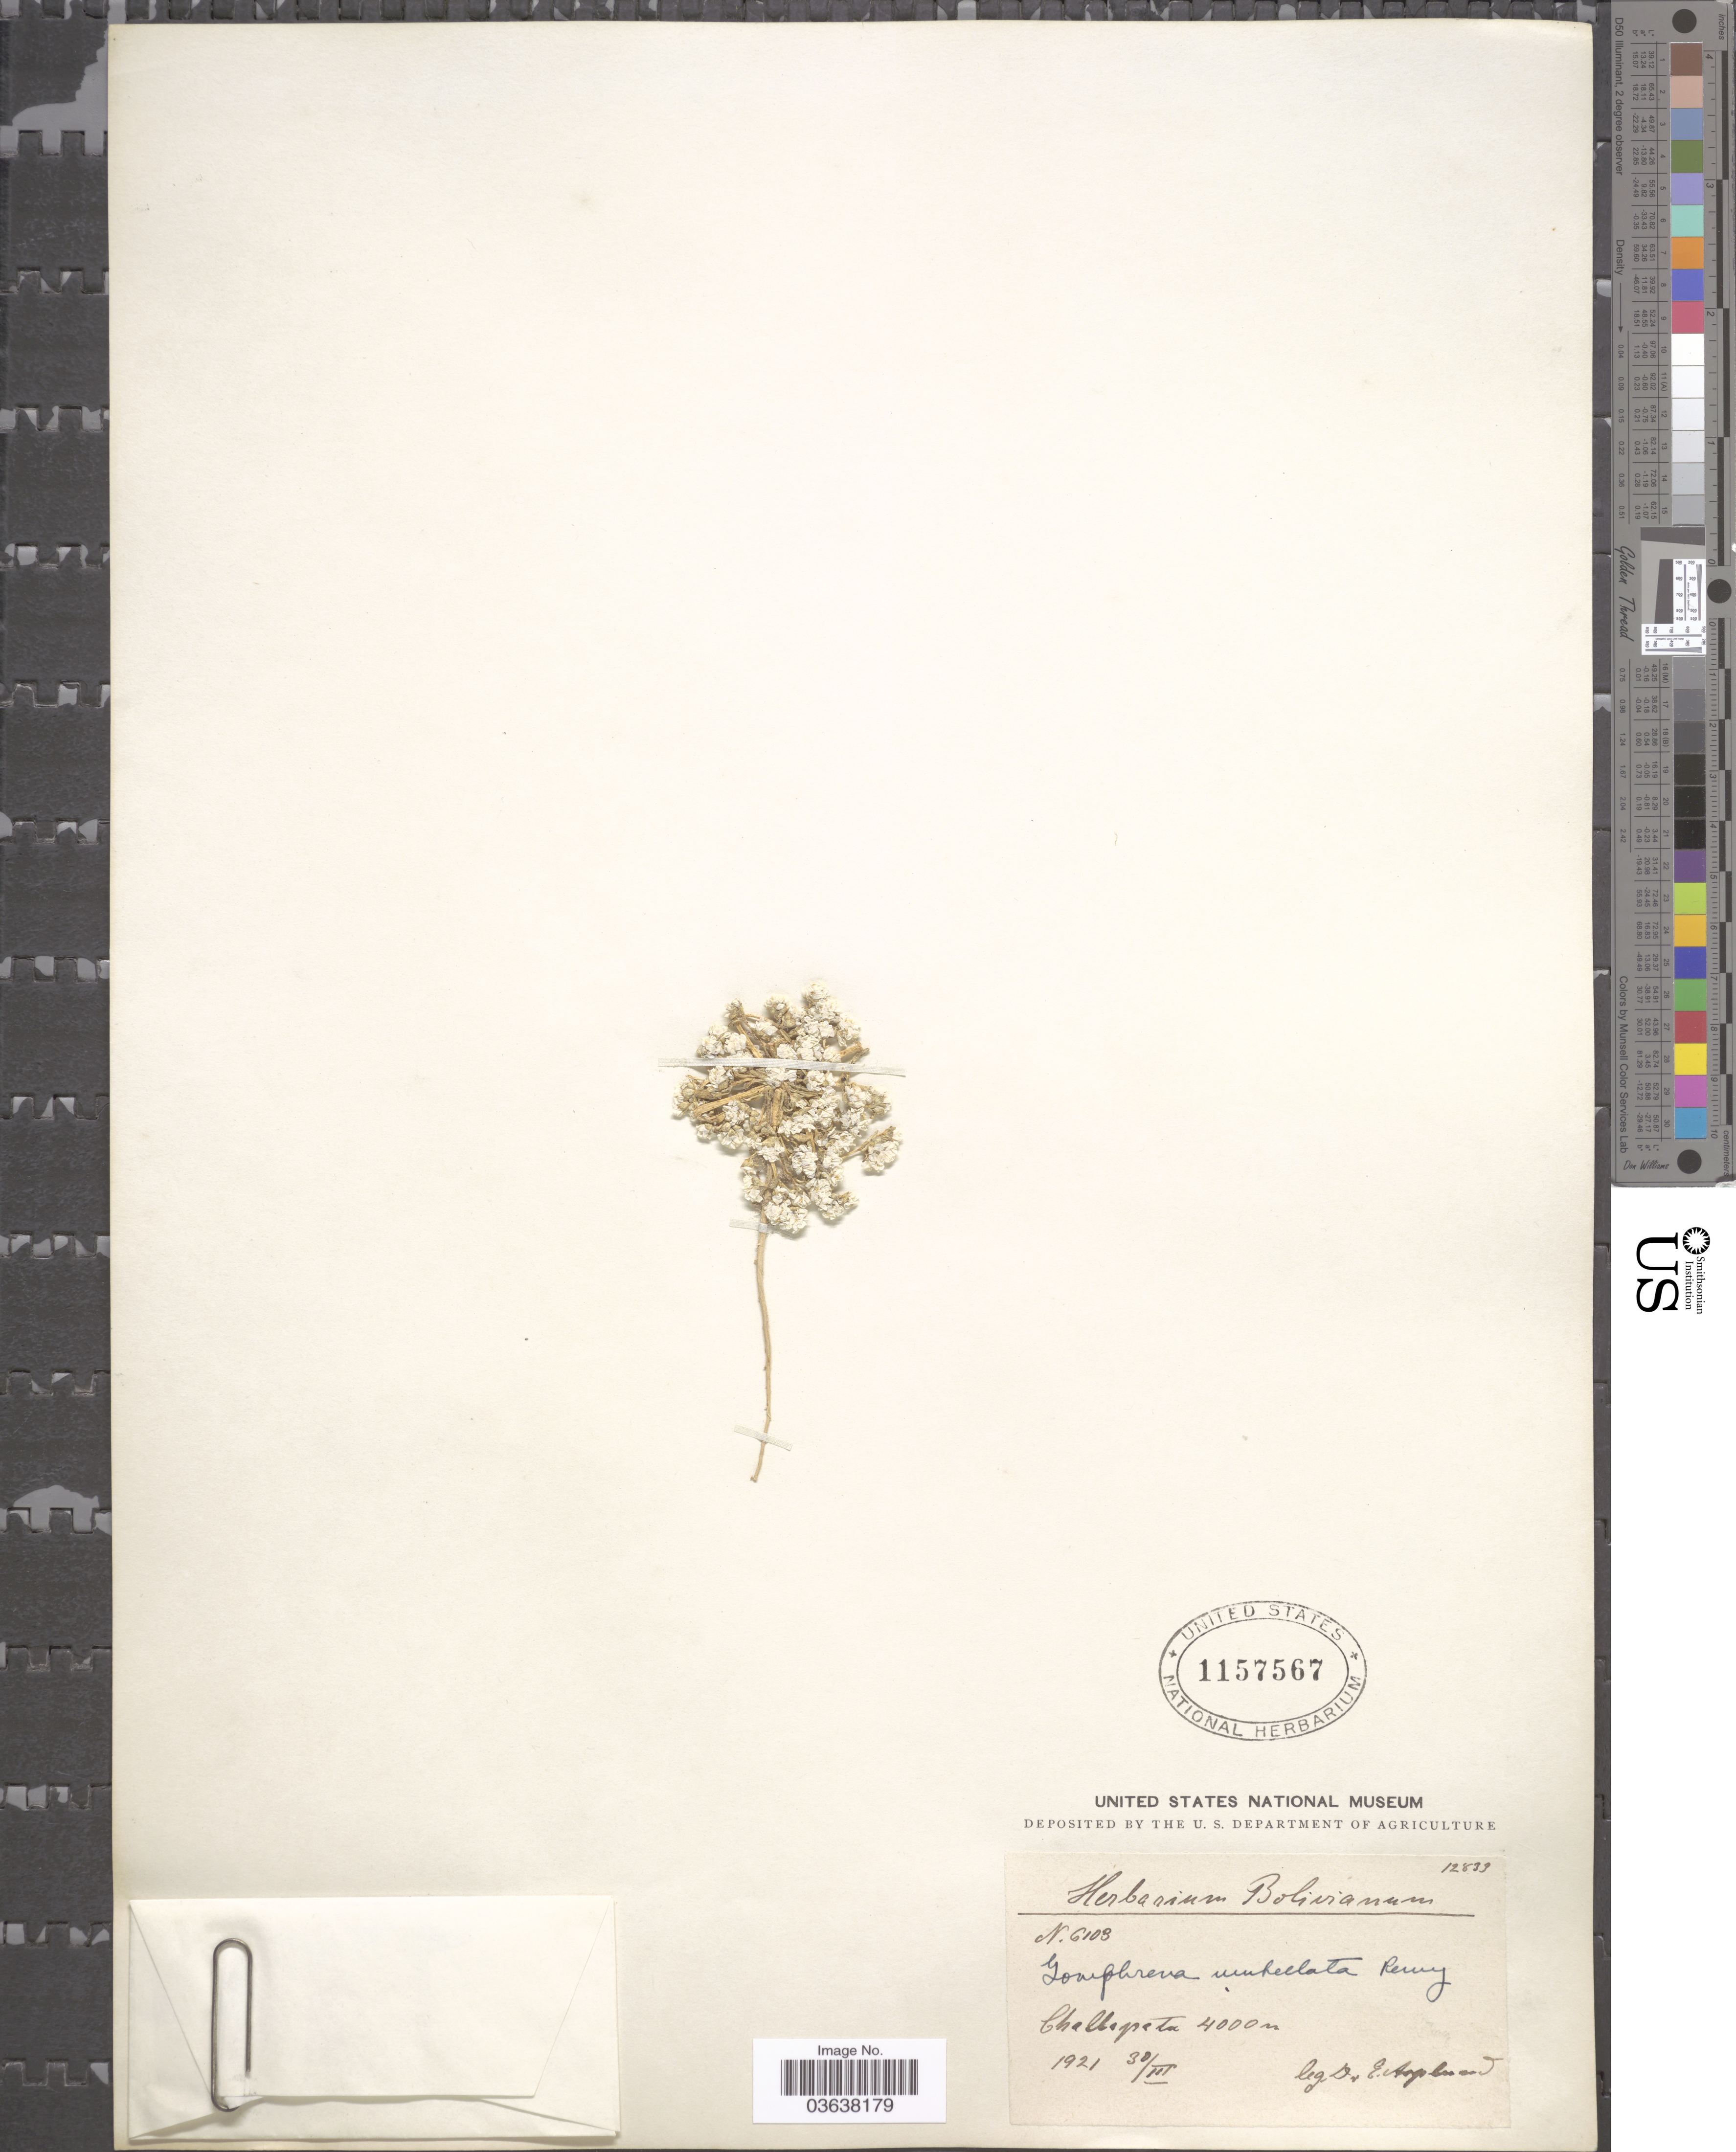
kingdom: Plantae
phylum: Tracheophyta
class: Magnoliopsida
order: Caryophyllales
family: Amaranthaceae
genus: Gomphrena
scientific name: Gomphrena umbellata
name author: Remy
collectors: E. Asplund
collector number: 6103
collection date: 1921-03-30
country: Bolivia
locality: Challapata.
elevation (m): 4000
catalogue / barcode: US 1157567